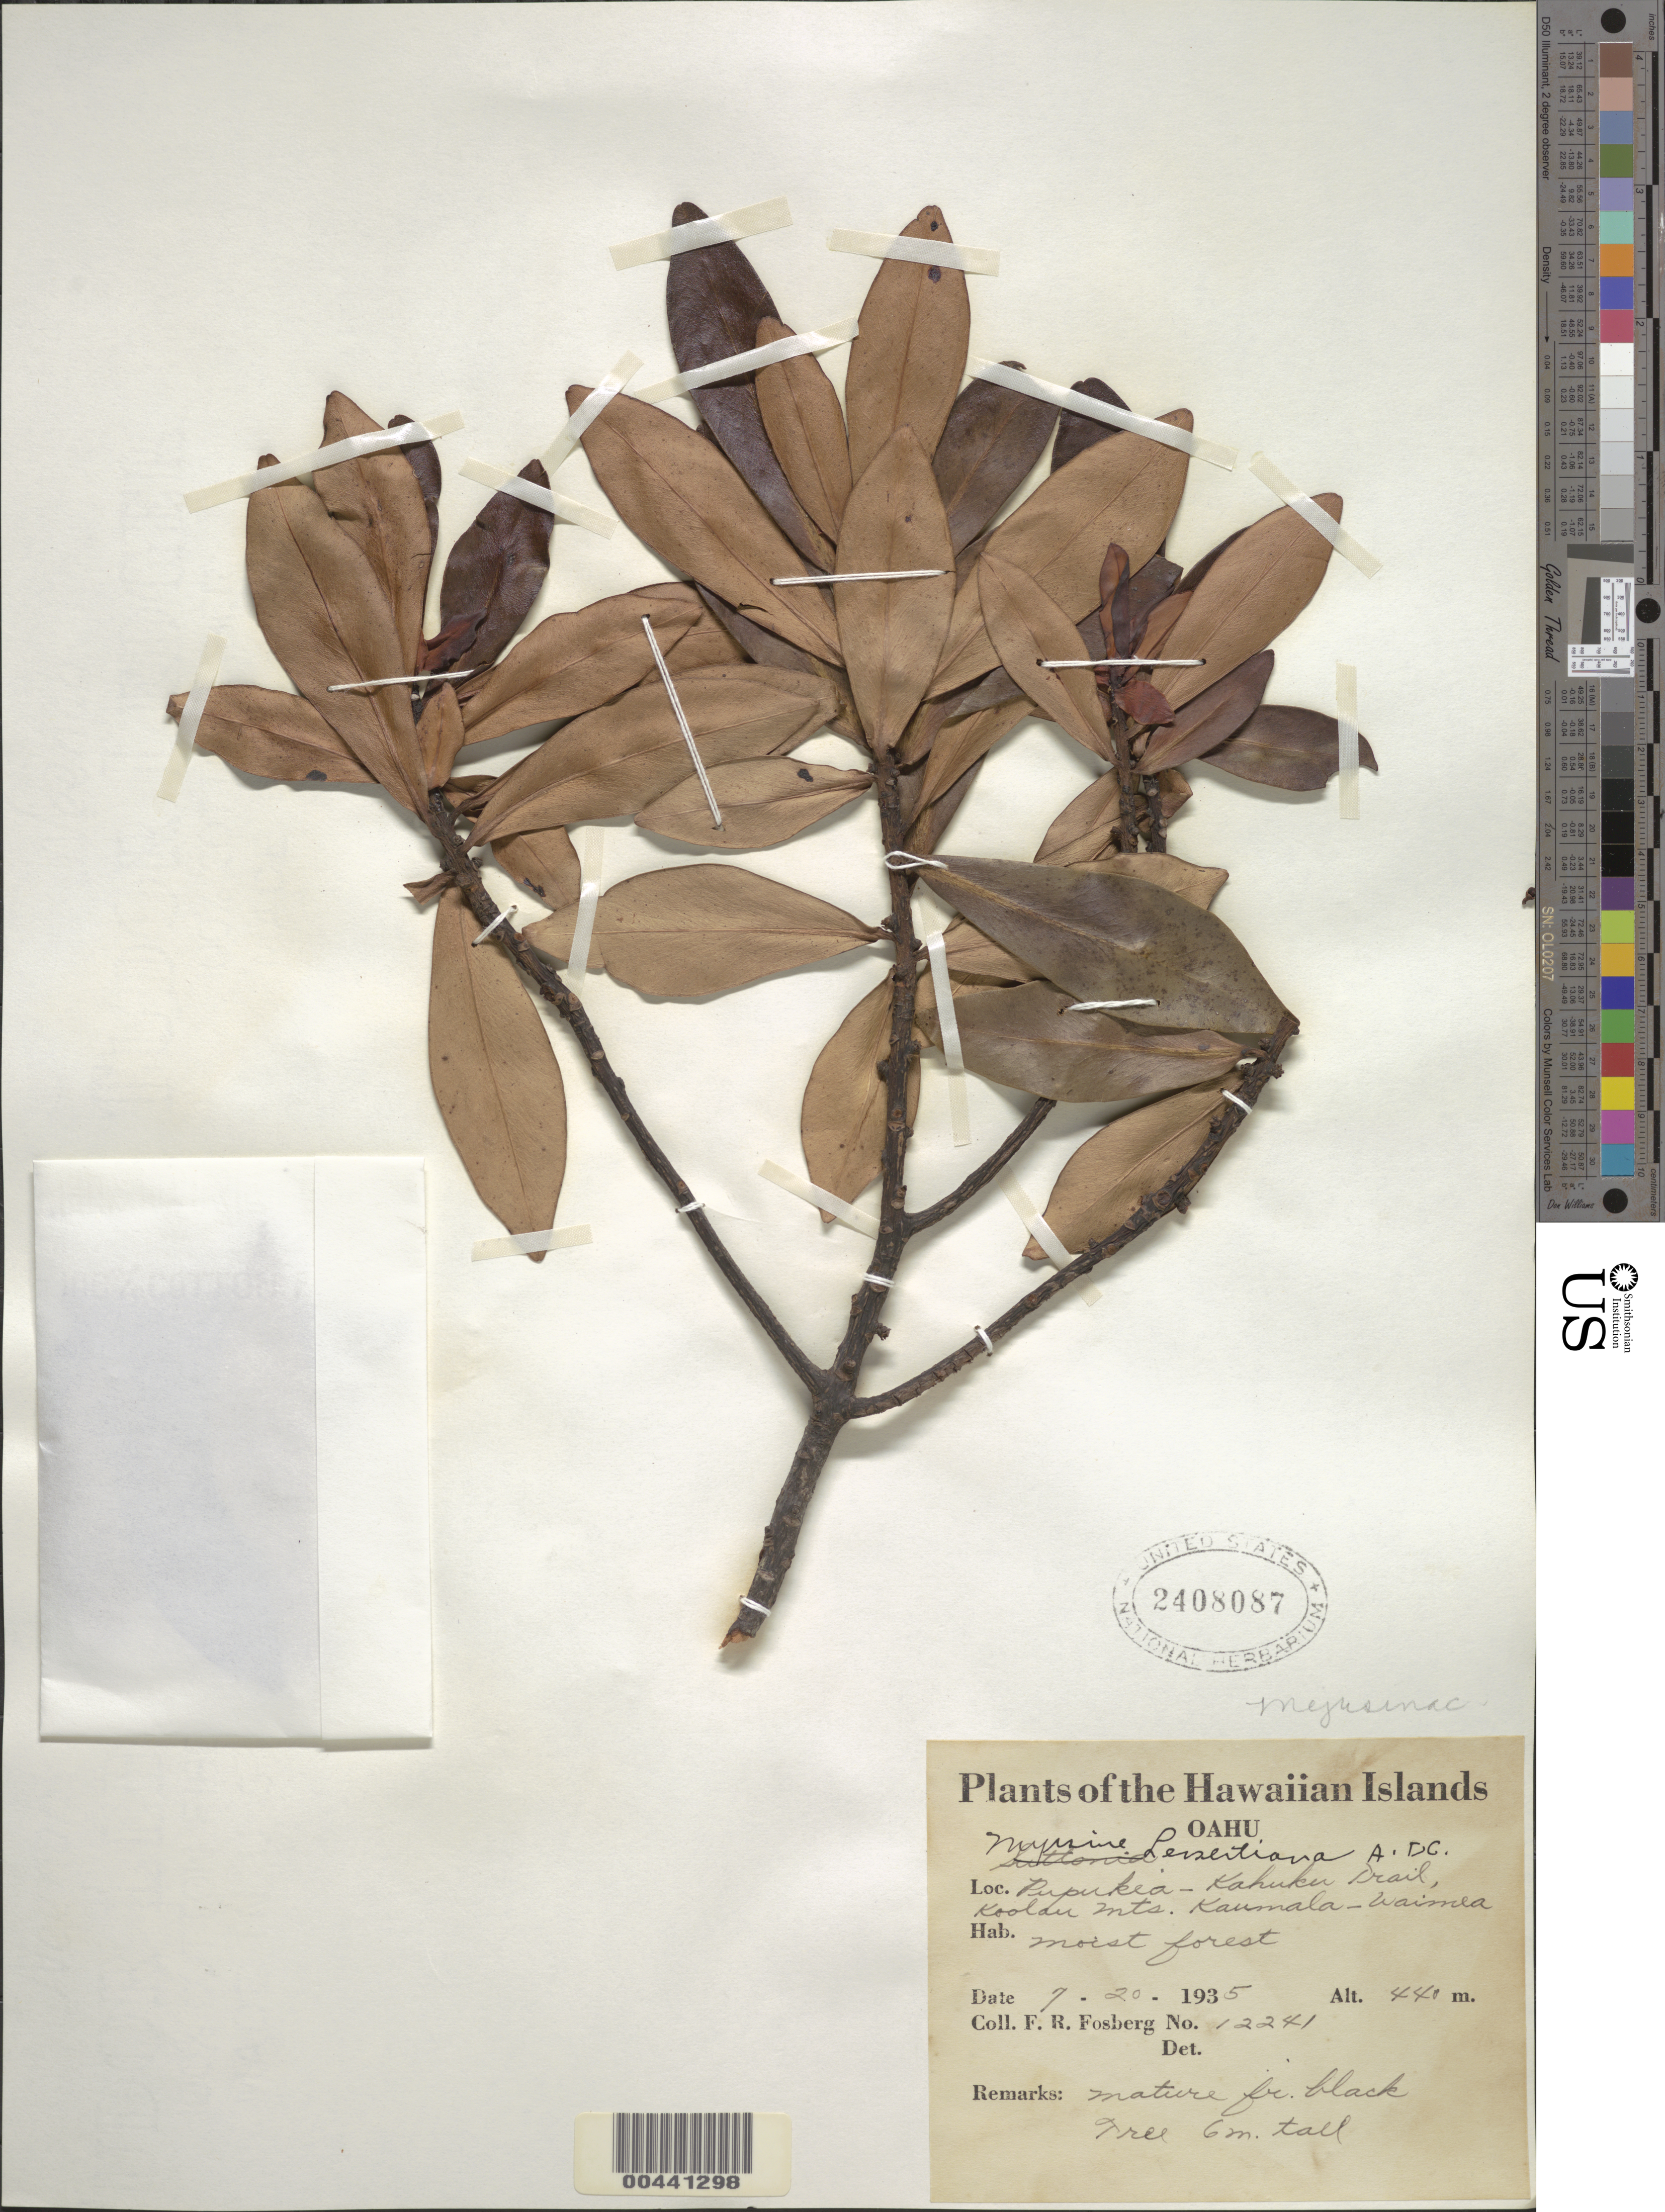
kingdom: Plantae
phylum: Tracheophyta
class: Magnoliopsida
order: Ericales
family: Primulaceae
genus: Myrsine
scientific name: Myrsine lessertiana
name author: A. DC.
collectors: F. R. Fosberg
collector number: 12241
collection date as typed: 20 Jul 1935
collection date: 1935-07-20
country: United States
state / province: Hawaii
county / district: Honolulu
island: Oahu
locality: Pupukea-Kahuku Trail, Koolau Mountains, Kaumala-Waimea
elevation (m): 440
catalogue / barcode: US 2408087